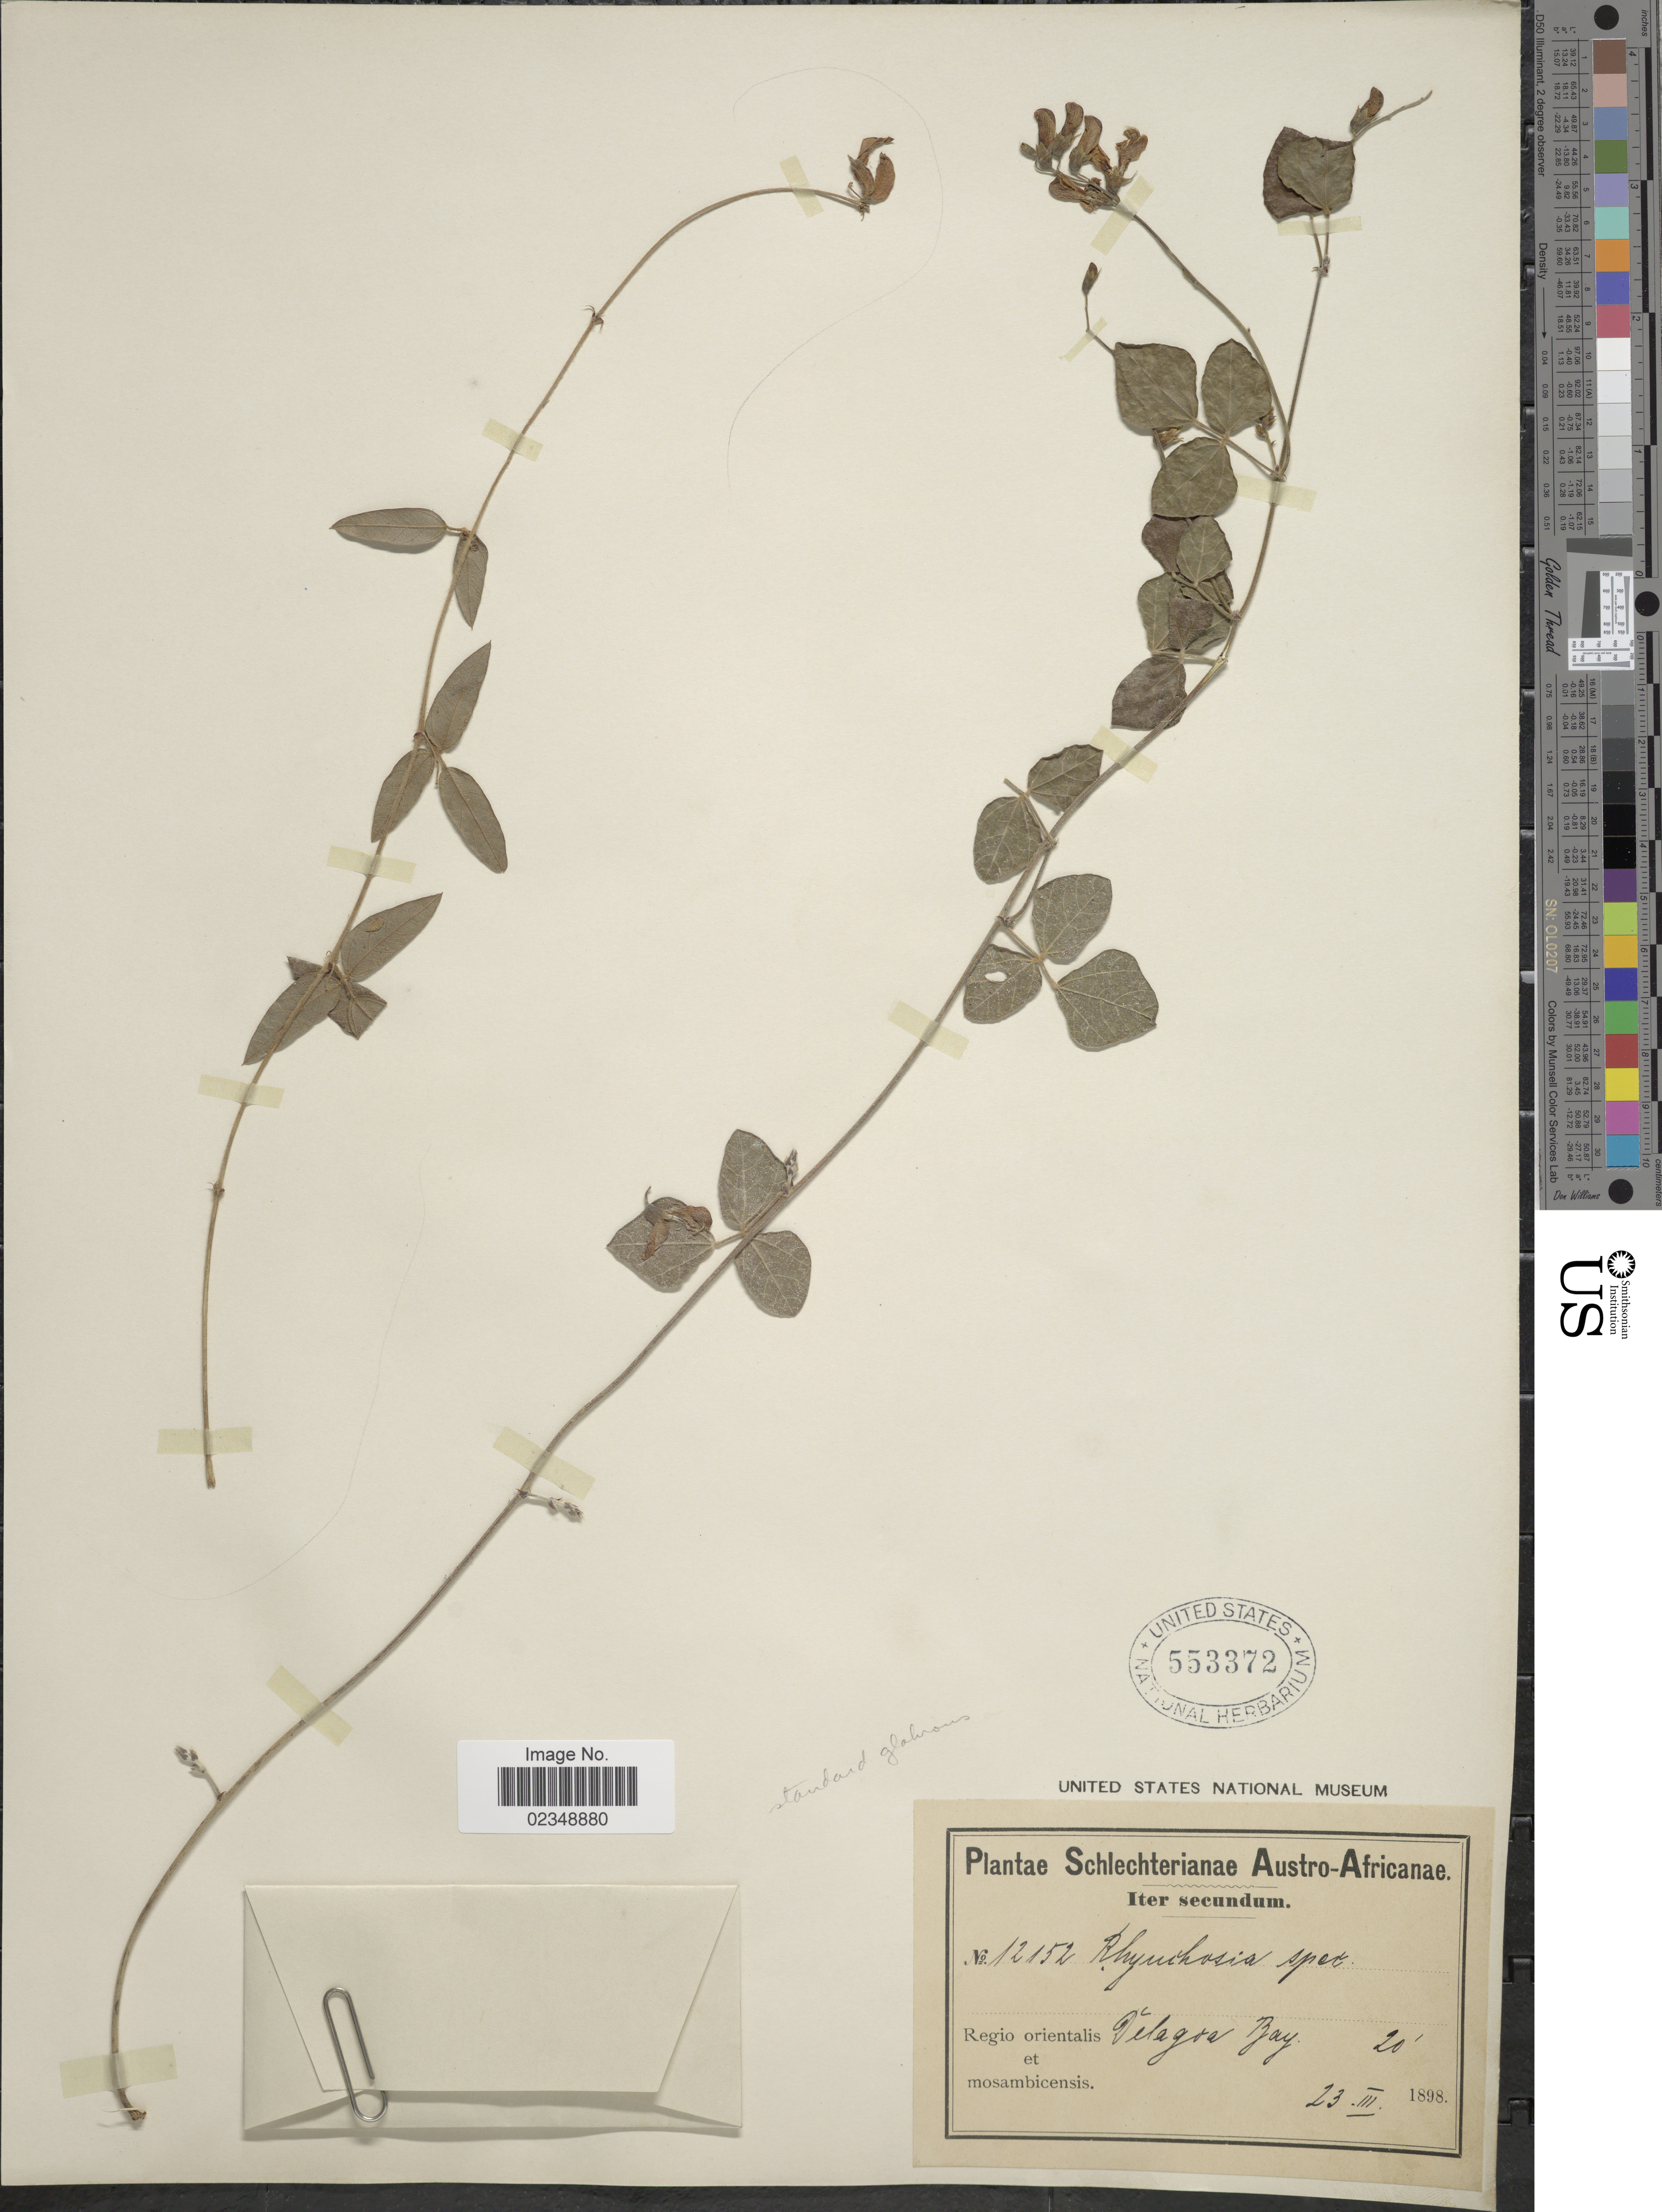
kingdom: Plantae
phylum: Tracheophyta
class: Magnoliopsida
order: Fabales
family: Fabaceae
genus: Rhynchosia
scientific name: Rhynchosia gibba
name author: E. Mey.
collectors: Schlechter, --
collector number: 12152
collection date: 1898-03-23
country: Mozambique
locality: Austro-Africanae. Regio orientalis et mosambicensis Delagoa Bay.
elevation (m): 6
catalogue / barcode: US 553372